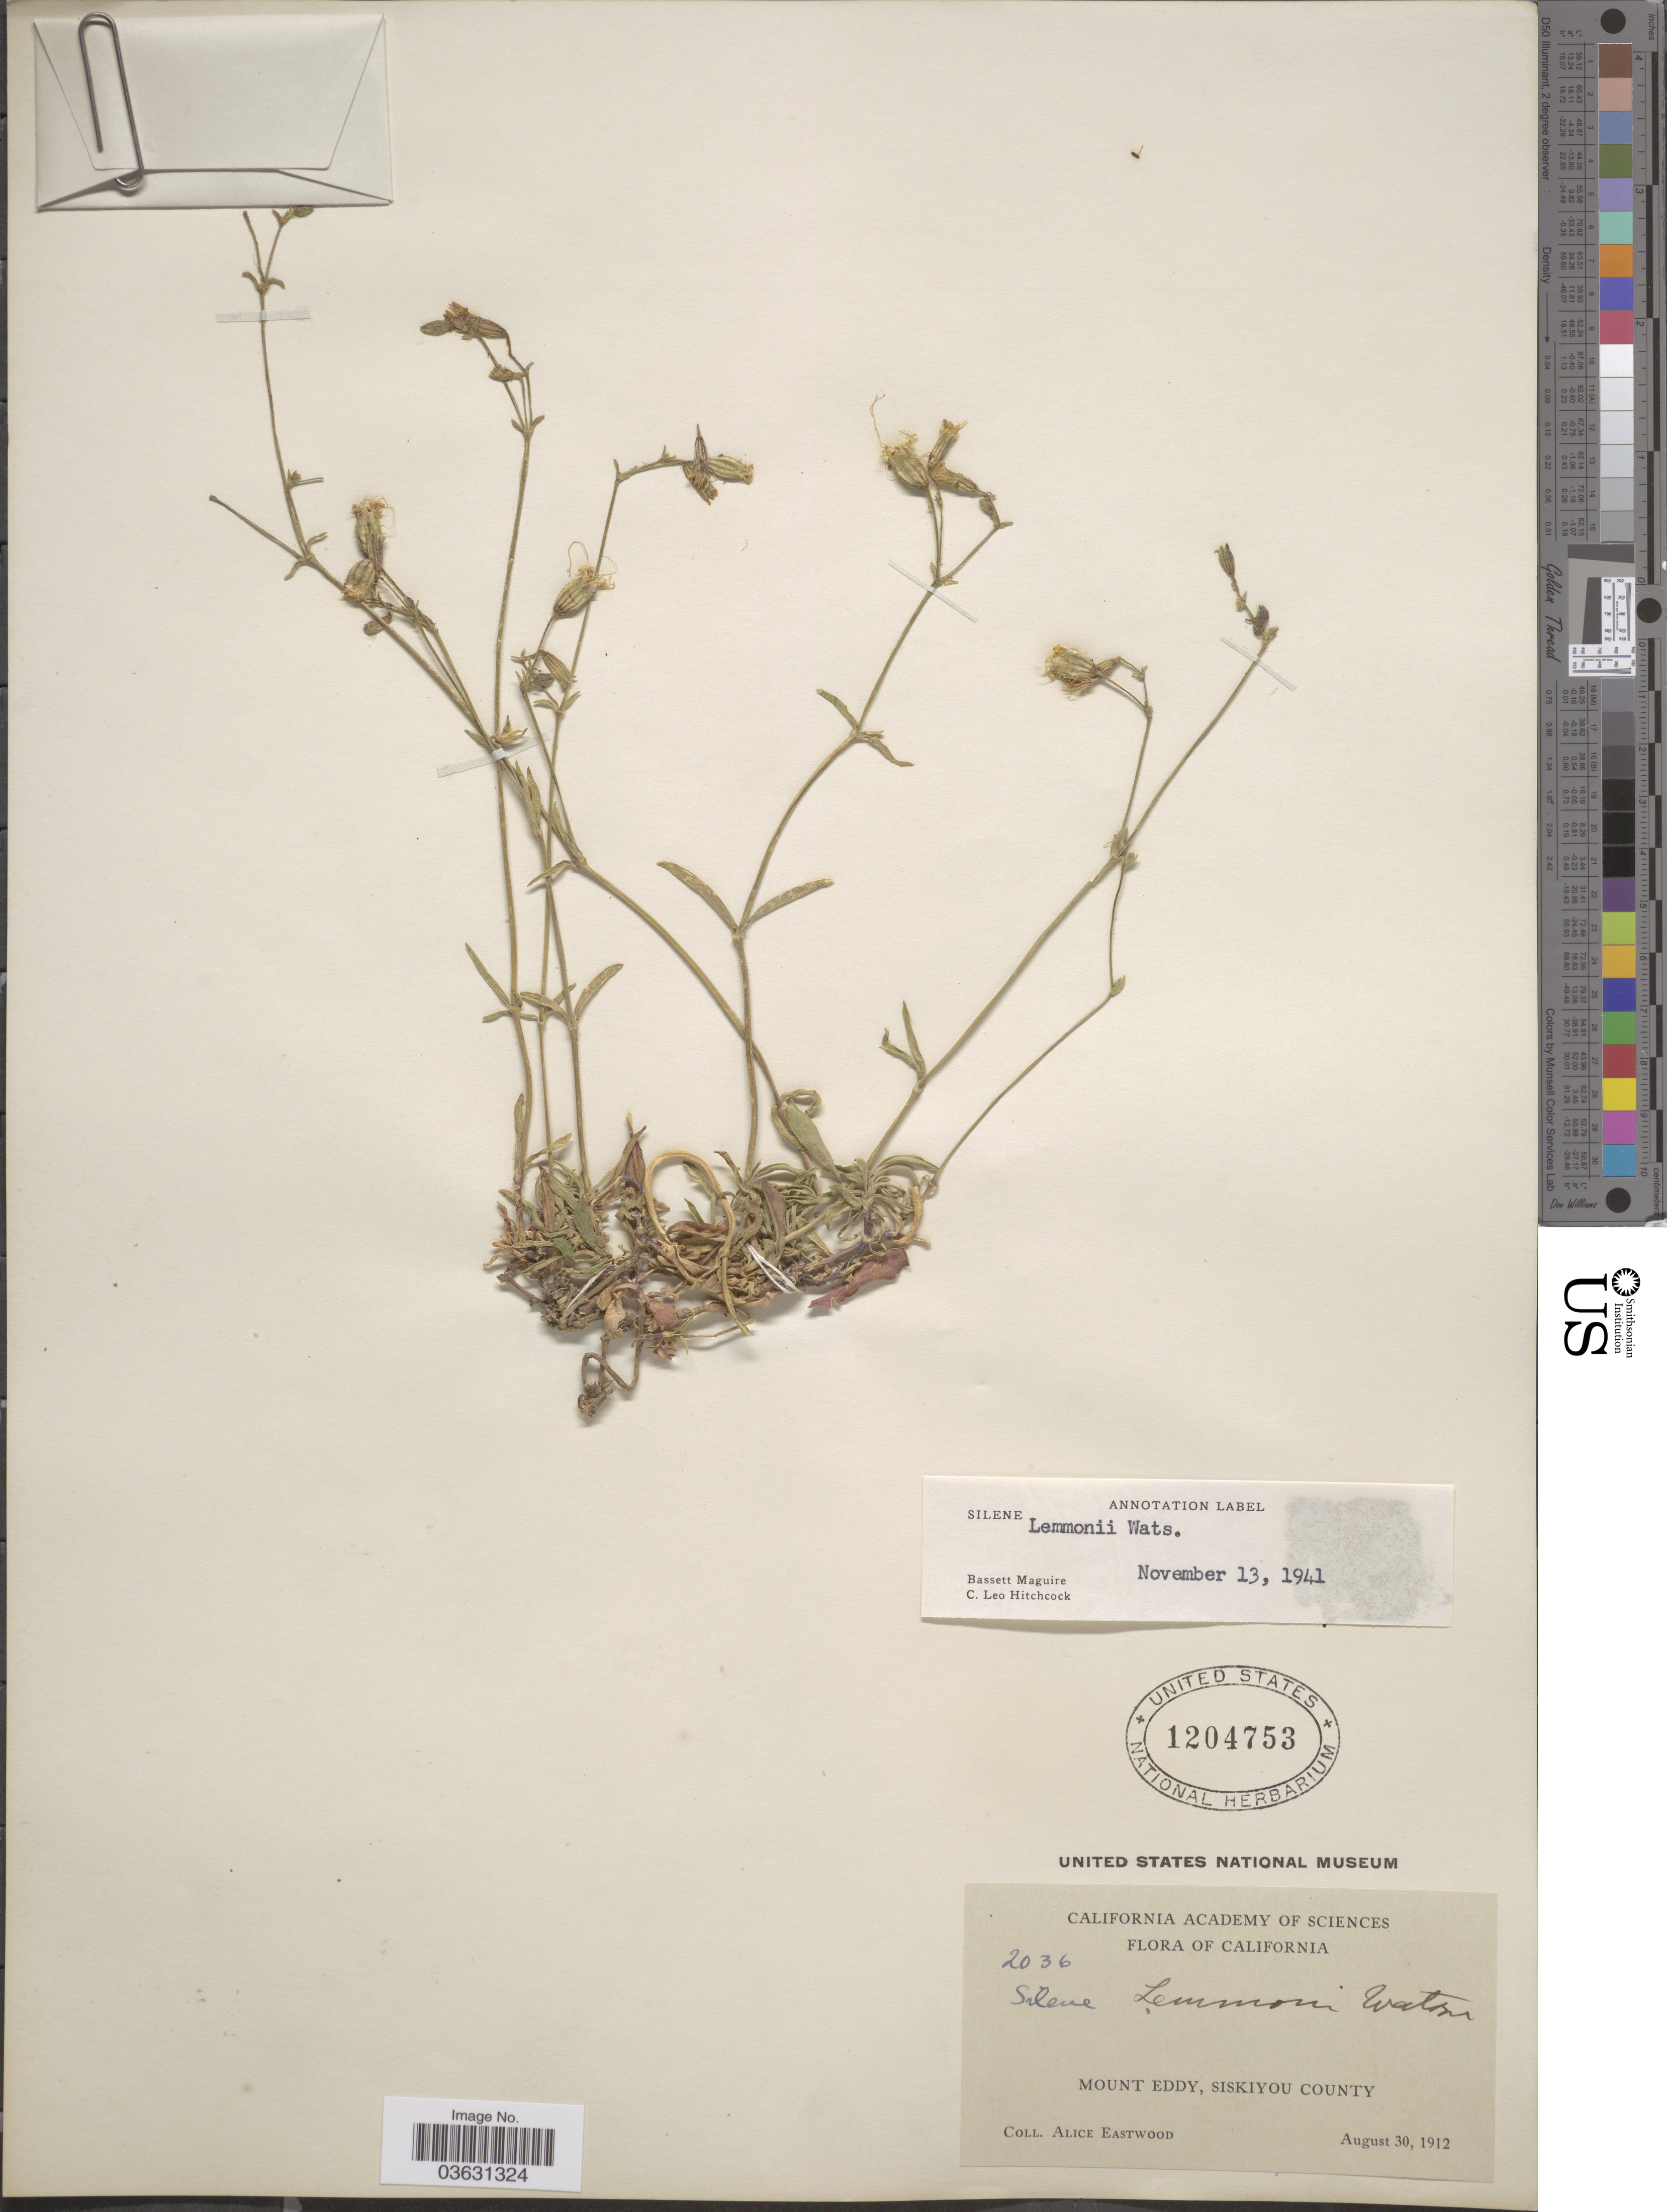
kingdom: Plantae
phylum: Tracheophyta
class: Magnoliopsida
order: Caryophyllales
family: Caryophyllaceae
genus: Silene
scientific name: Silene lemmonii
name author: S. Watson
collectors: A. Eastwood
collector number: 2036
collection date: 1912-08-30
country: United States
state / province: California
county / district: Siskiyou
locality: Mount Eddy, Siskiyou County.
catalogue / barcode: US 1204753